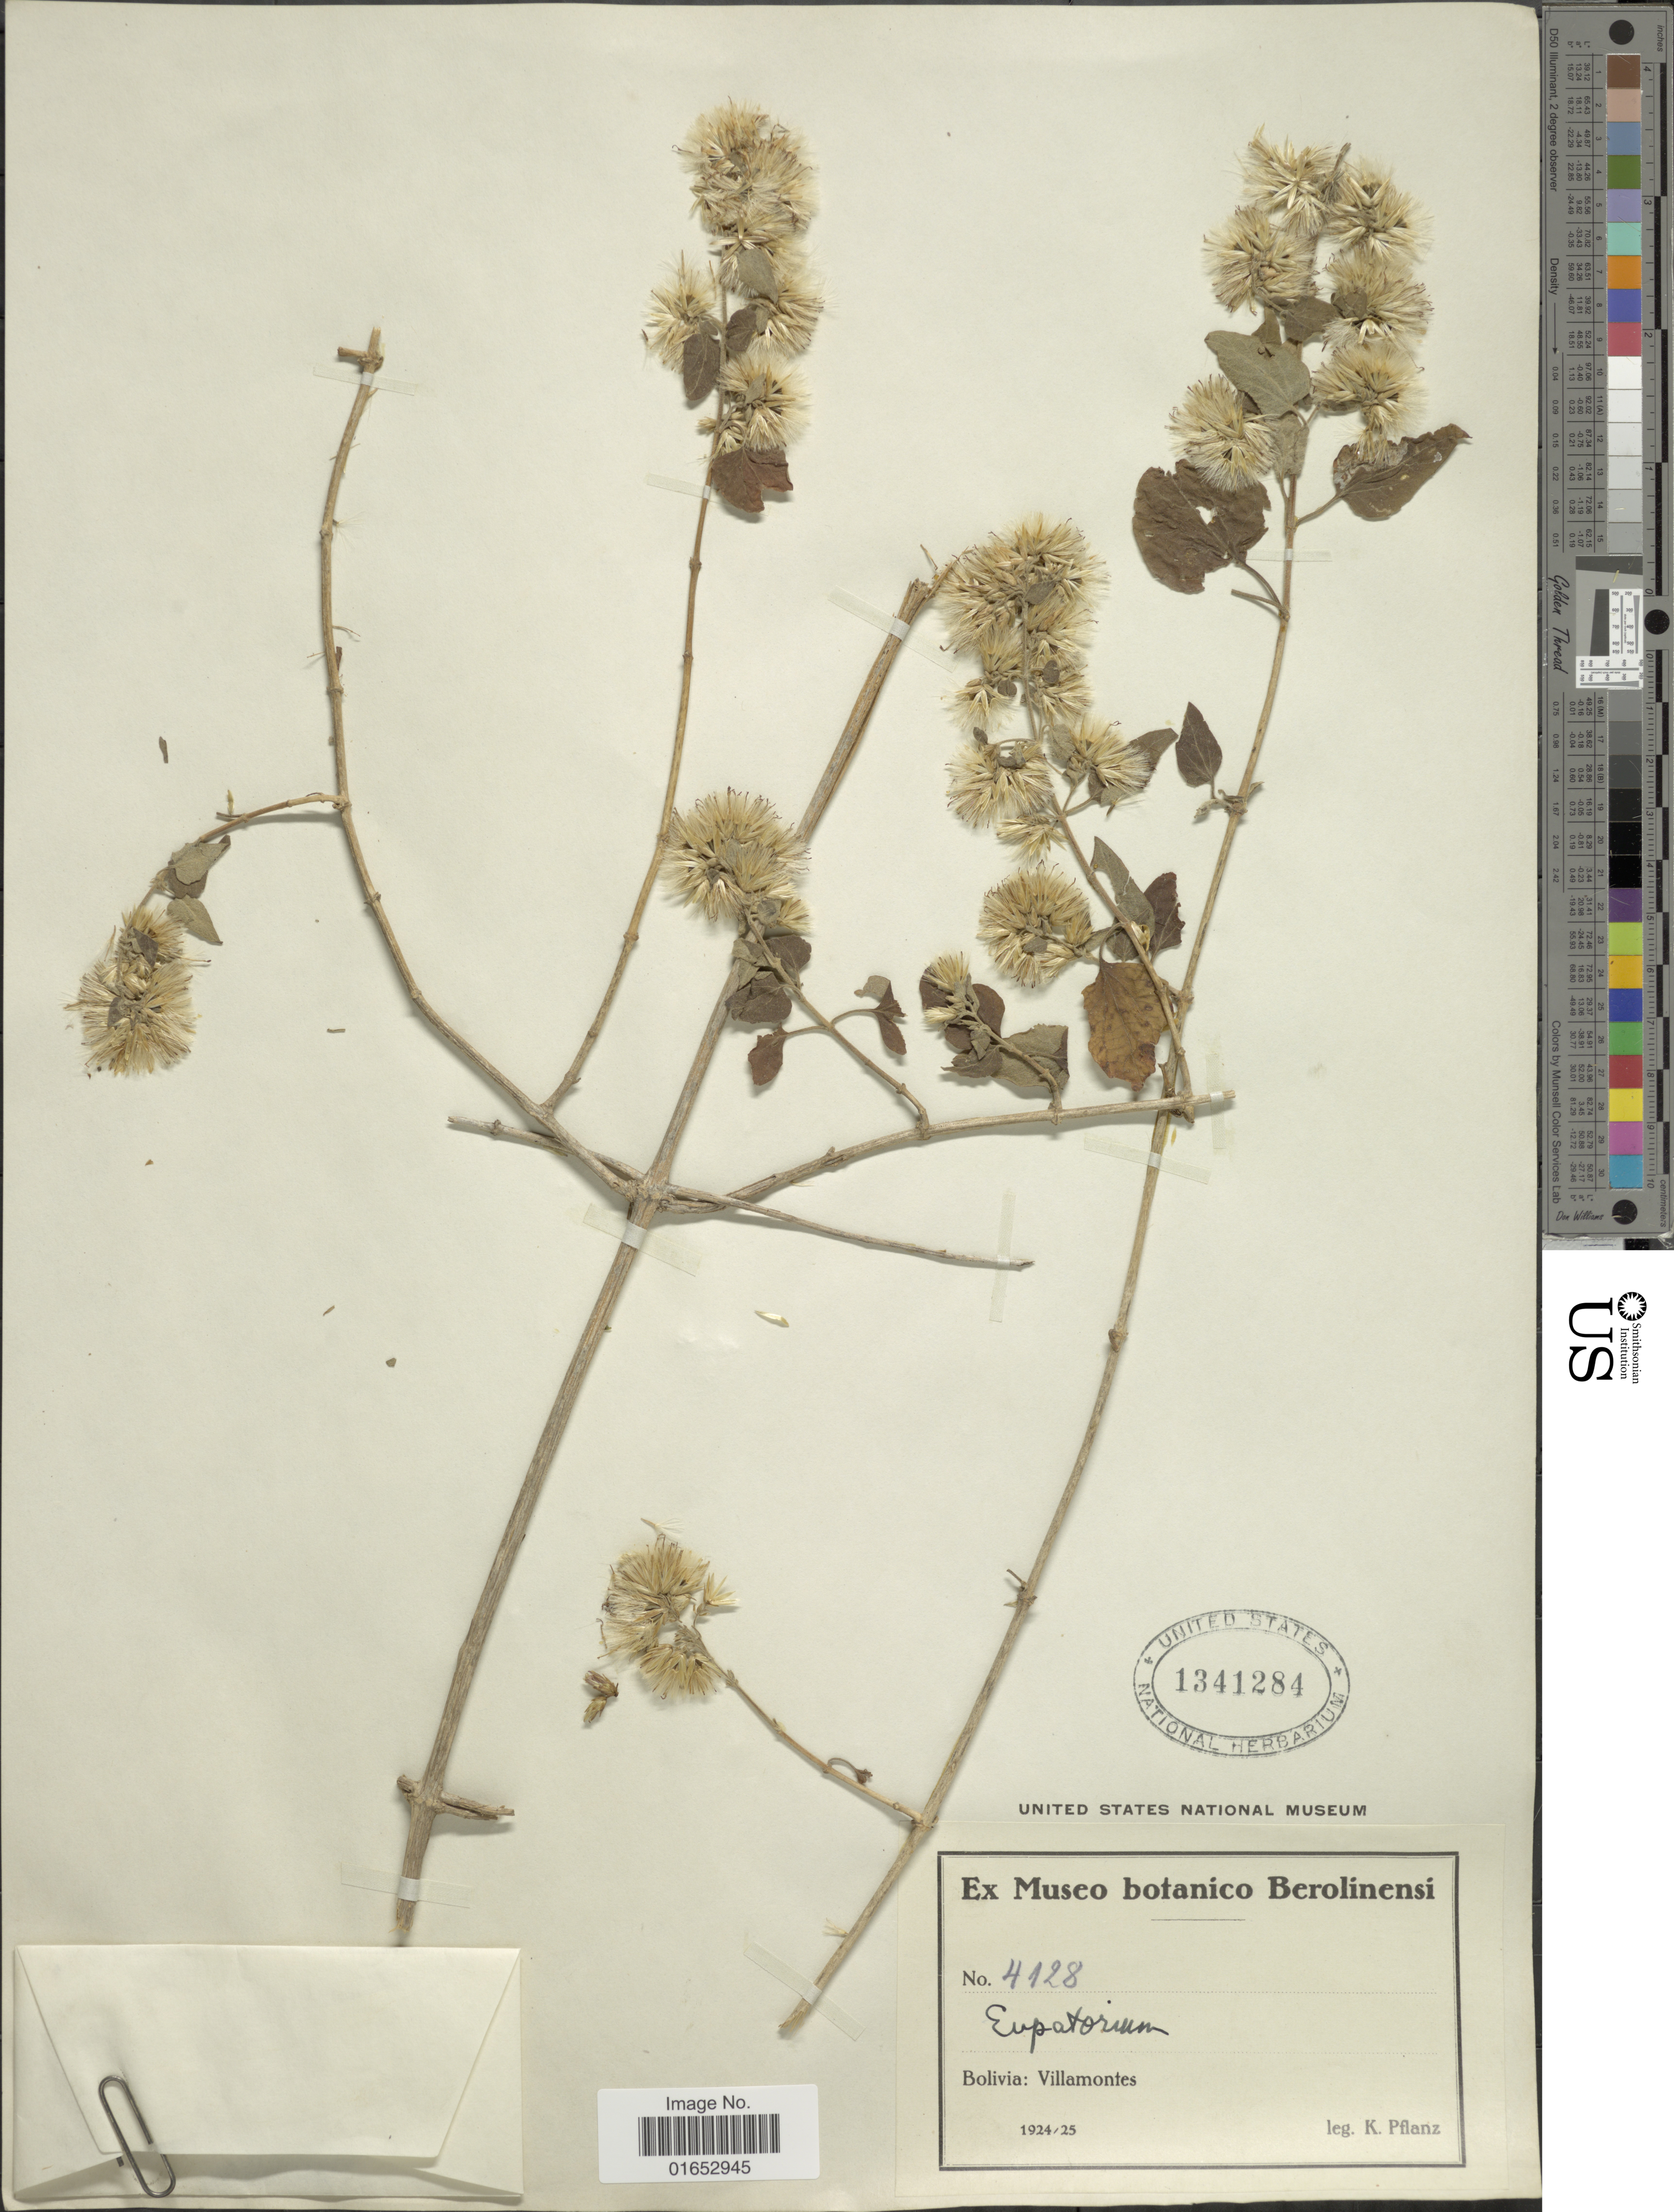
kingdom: Plantae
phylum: Tracheophyta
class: Magnoliopsida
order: Asterales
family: Asteraceae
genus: Austrobrickellia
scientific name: Austrobrickellia patens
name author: (D. Don ex Hook. & Arn.) R.M. King & H. Rob.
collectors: K. Pflanz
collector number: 4128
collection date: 1924/1925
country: Bolivia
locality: Villamontes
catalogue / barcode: US 1341284